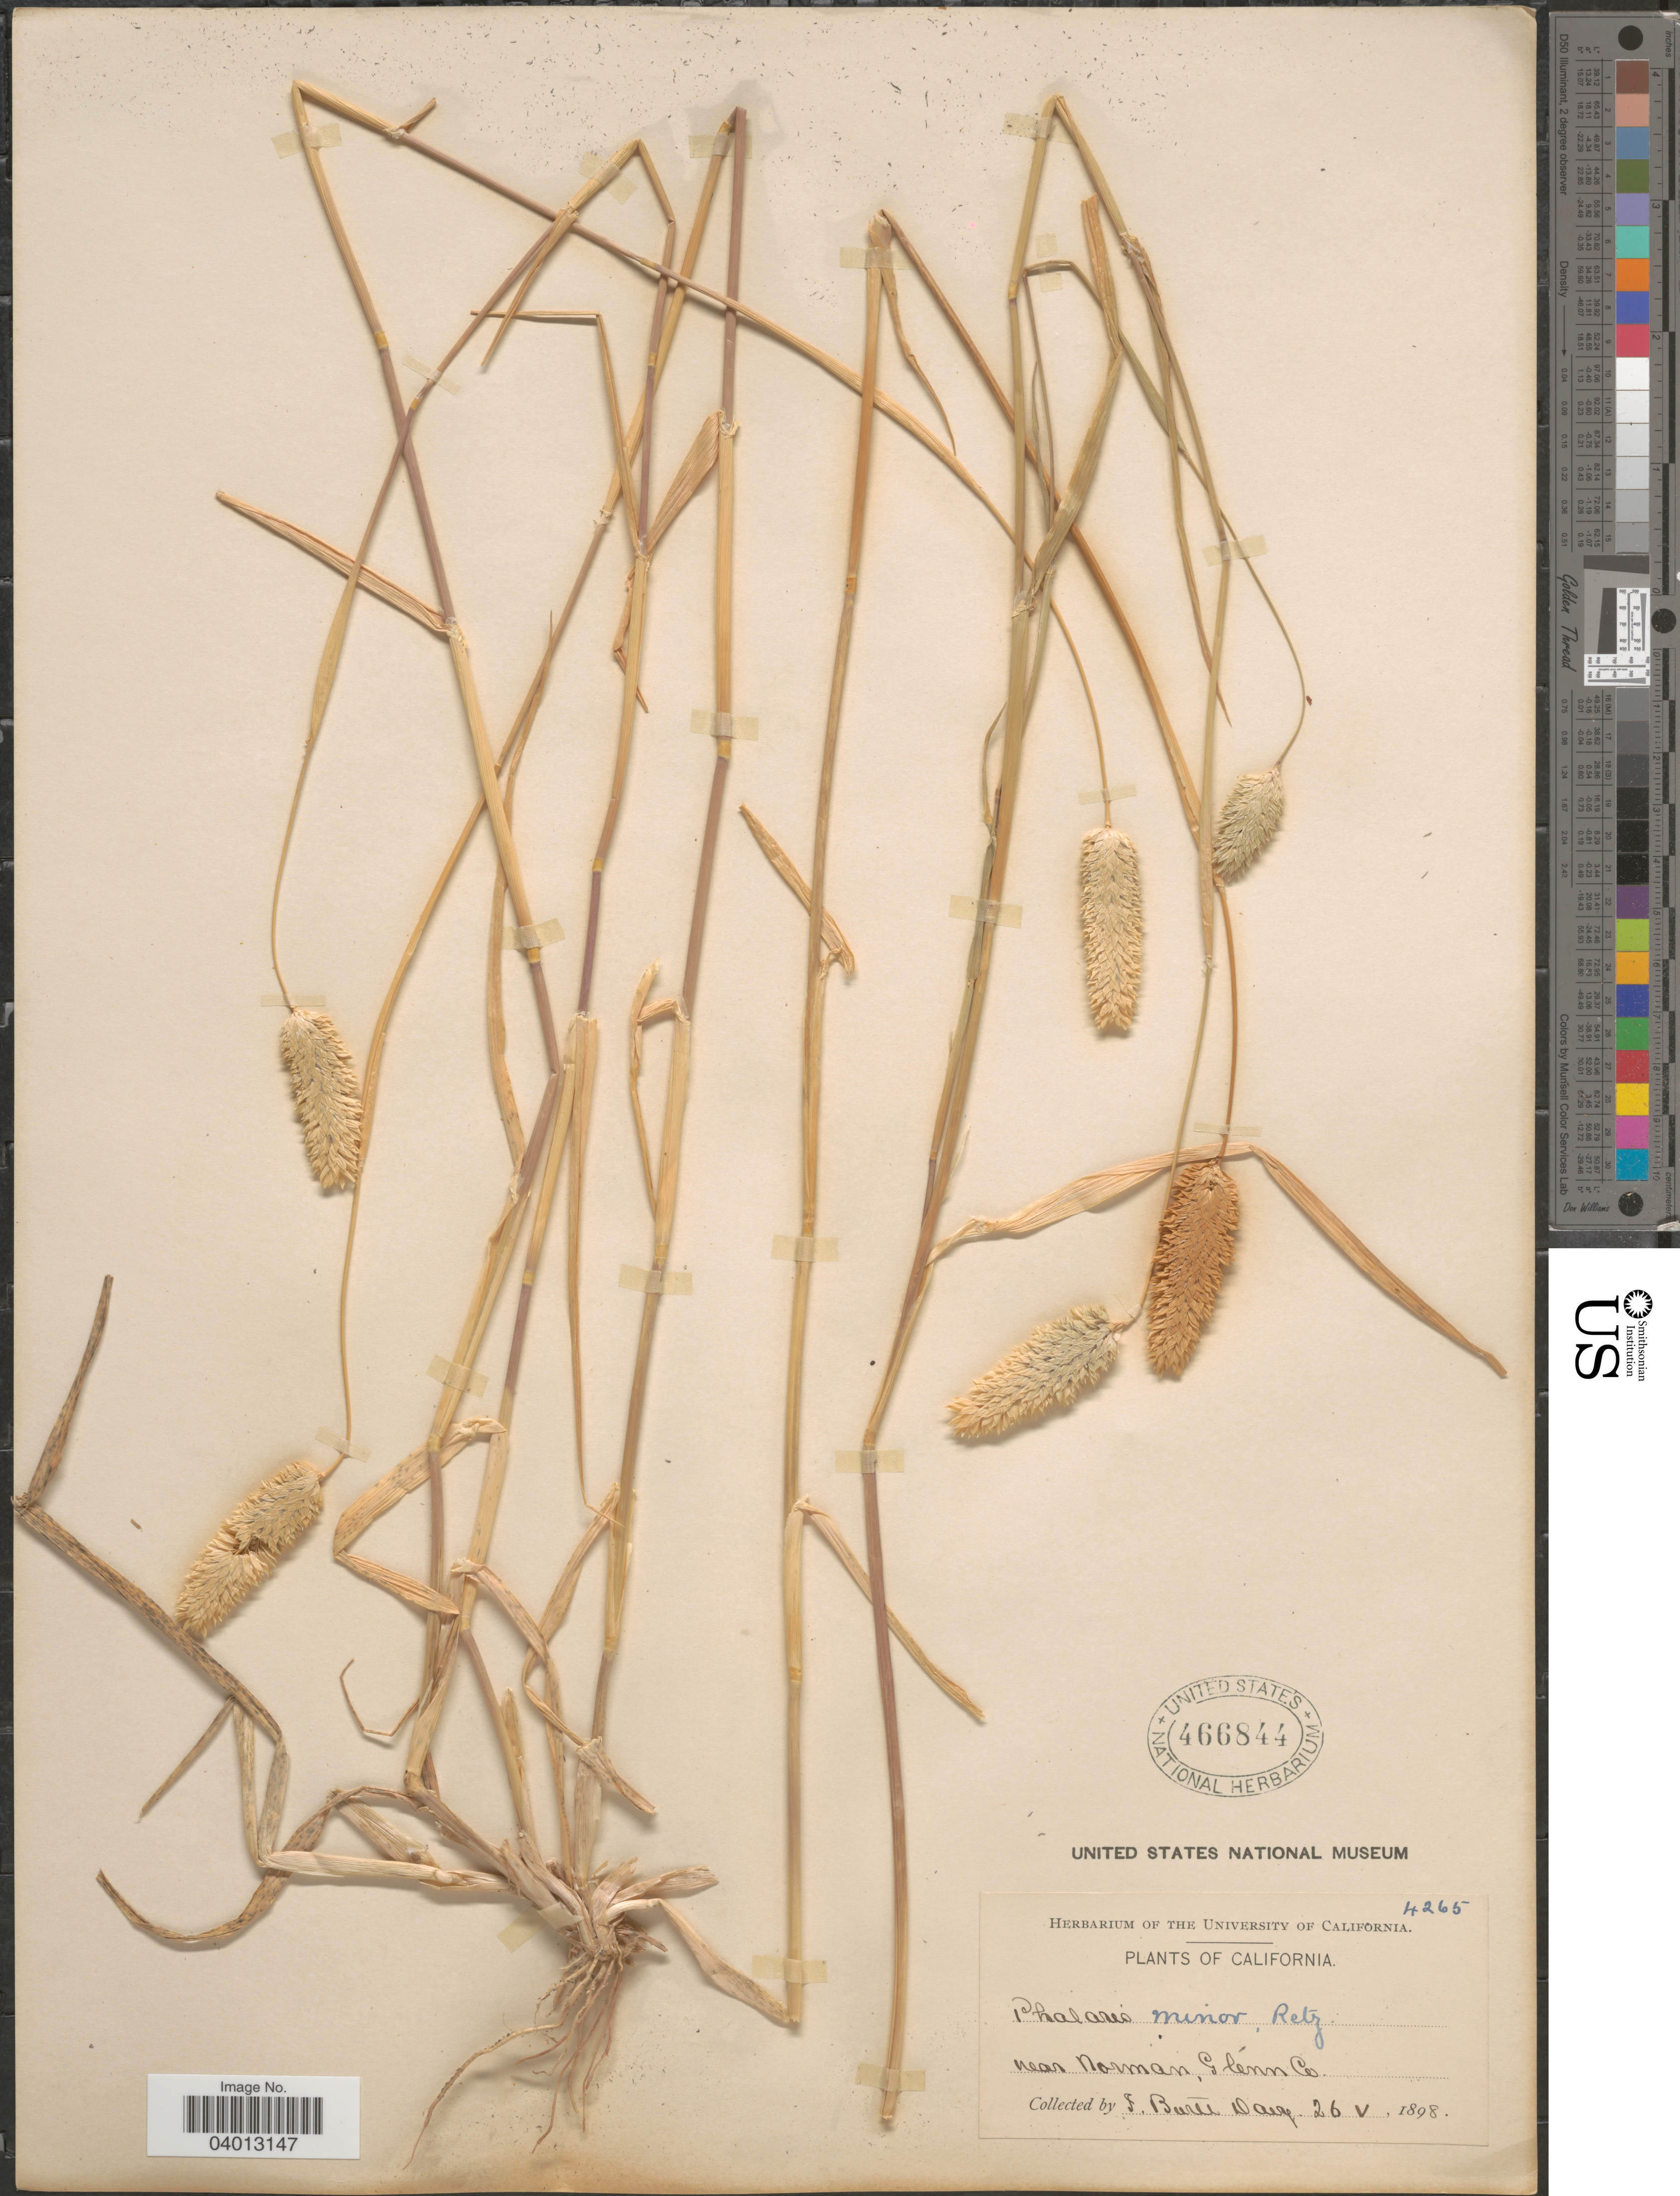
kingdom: Plantae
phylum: Tracheophyta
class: Liliopsida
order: Poales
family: Poaceae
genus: Phalaris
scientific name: Phalaris minor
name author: Retz.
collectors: J. Burtt Davy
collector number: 4265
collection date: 1898-05-26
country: United States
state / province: California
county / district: Glenn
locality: Near Norman, Glenn Co.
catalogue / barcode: US 466844